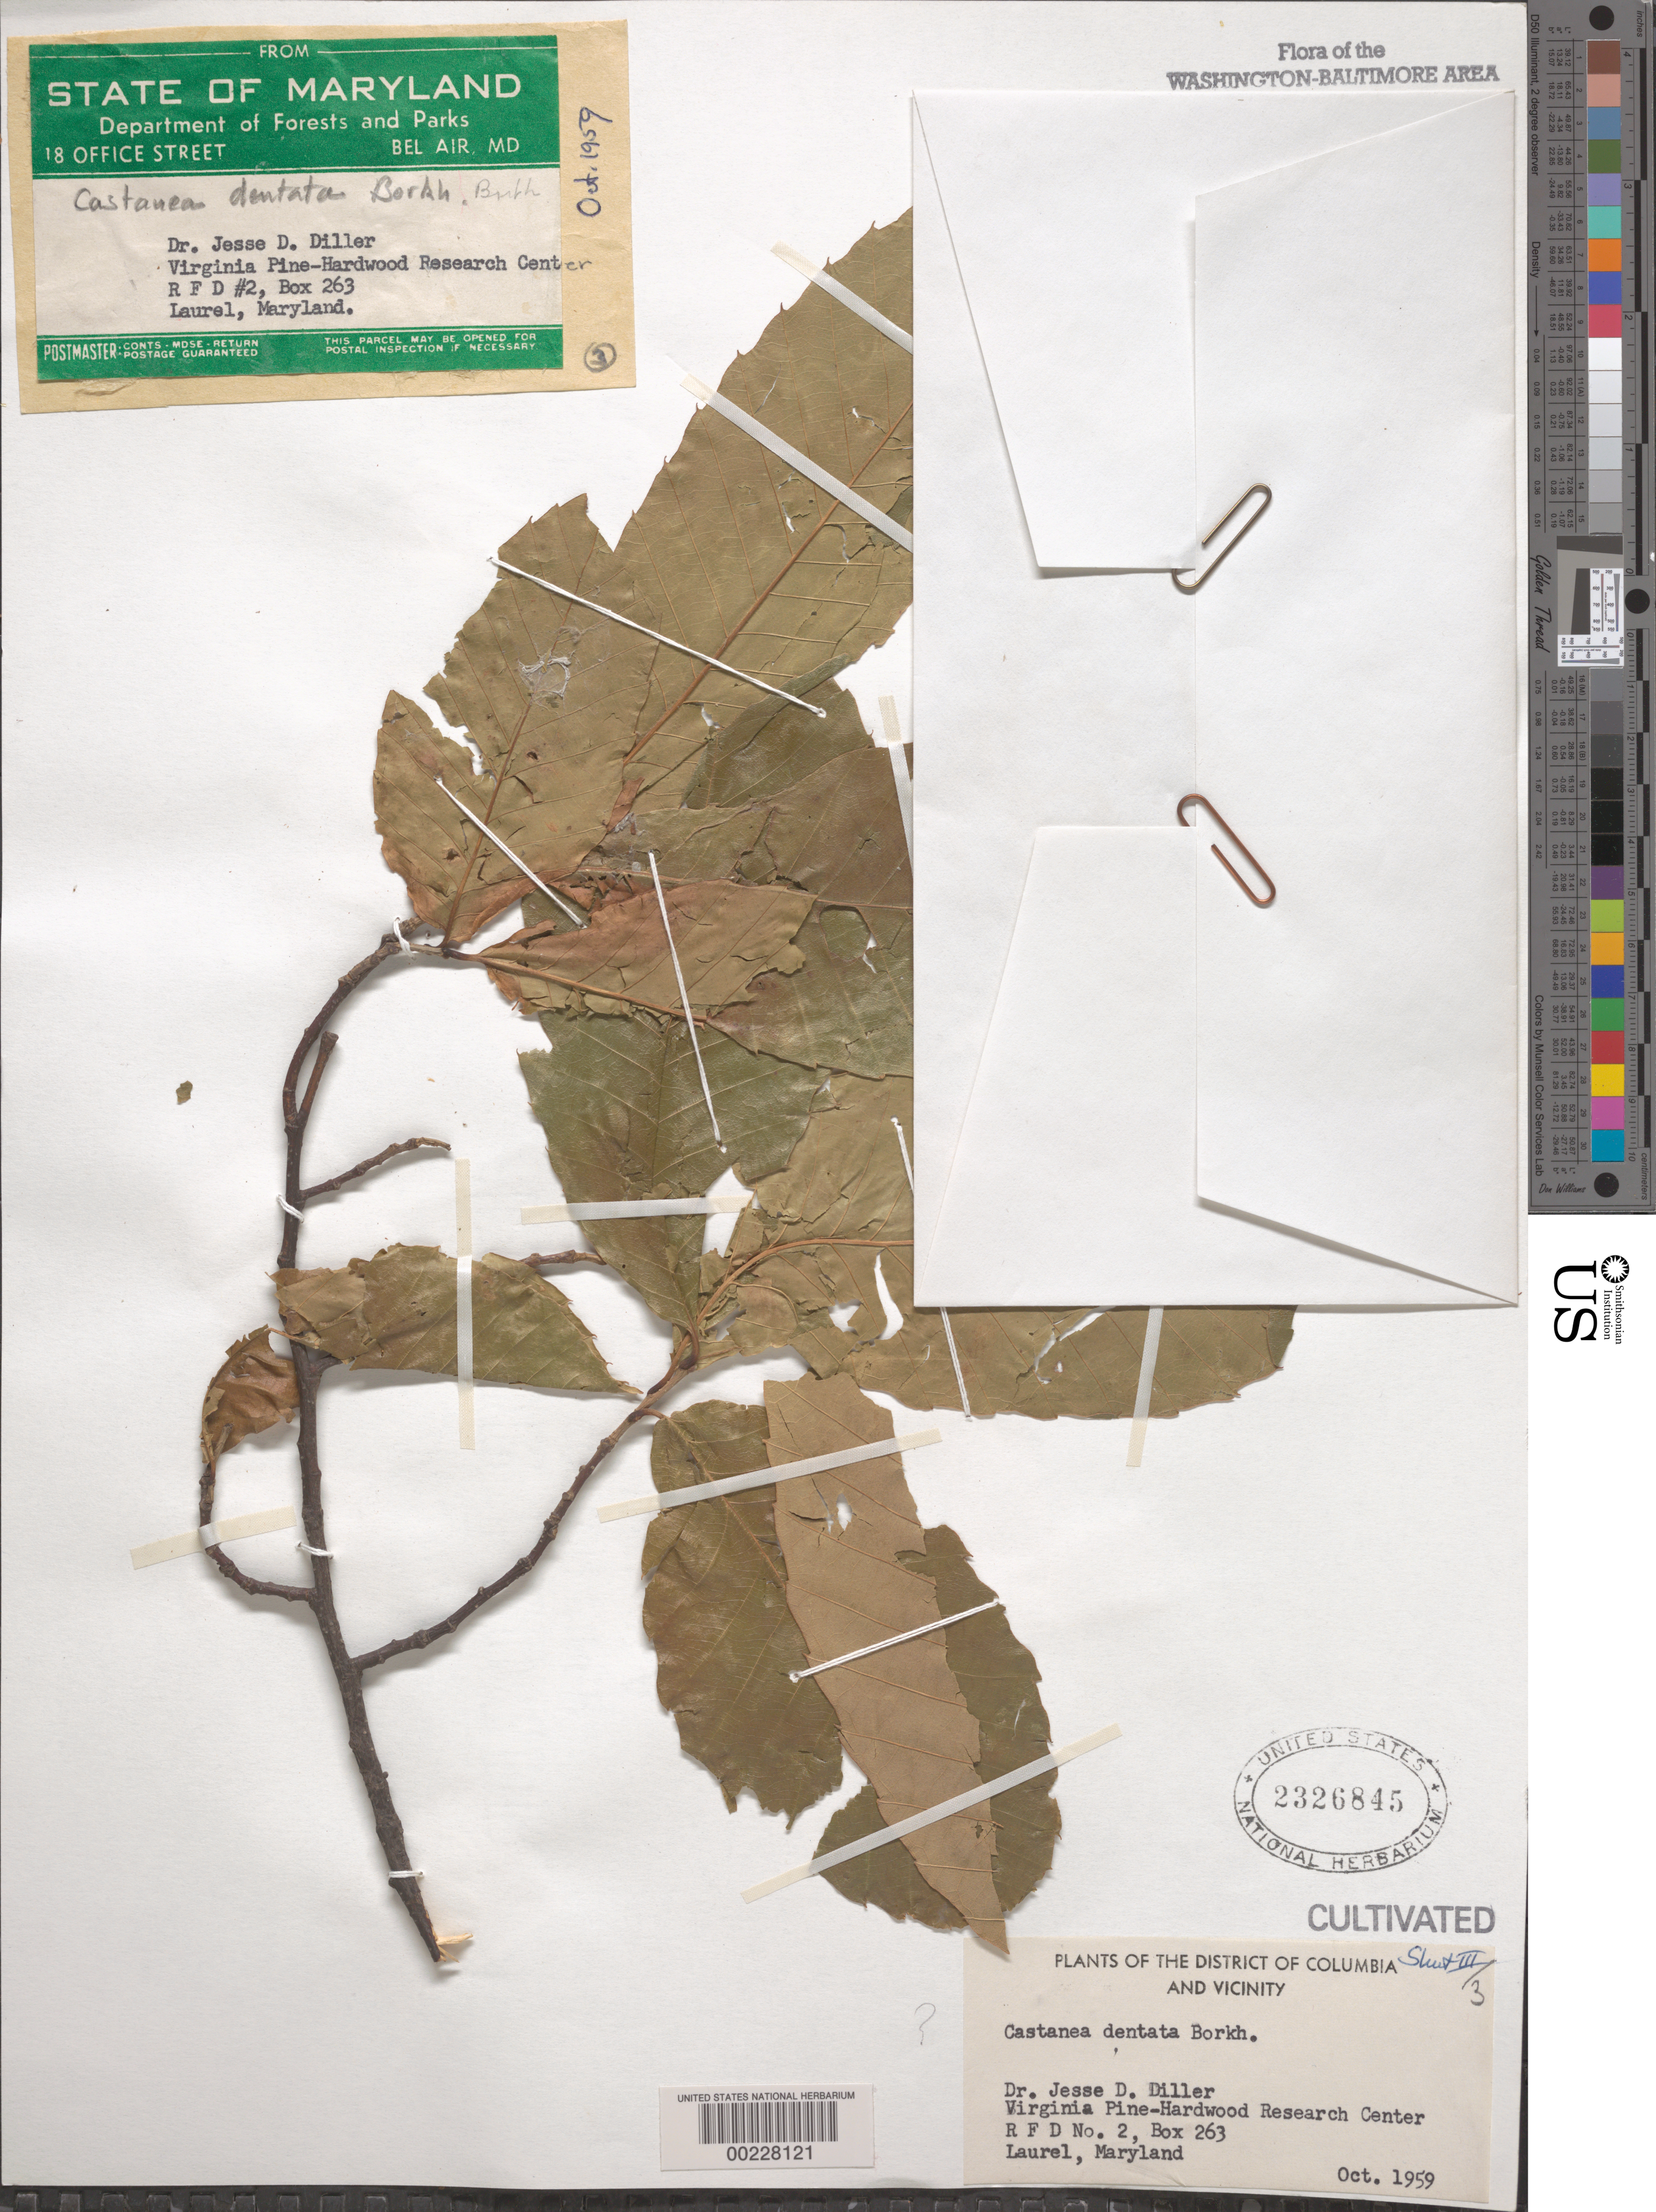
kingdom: Plantae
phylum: Tracheophyta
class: Magnoliopsida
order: Fagales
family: Fagaceae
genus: Castanea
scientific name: Castanea dentata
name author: (Marshall) Borkh.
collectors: J. Diller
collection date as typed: Oct 1959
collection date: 1959-10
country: United States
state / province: Maryland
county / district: Prince George's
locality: Laurel, Virginia Pine-Hardwood Research Center, Rfd No. 2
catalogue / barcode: US 2326845